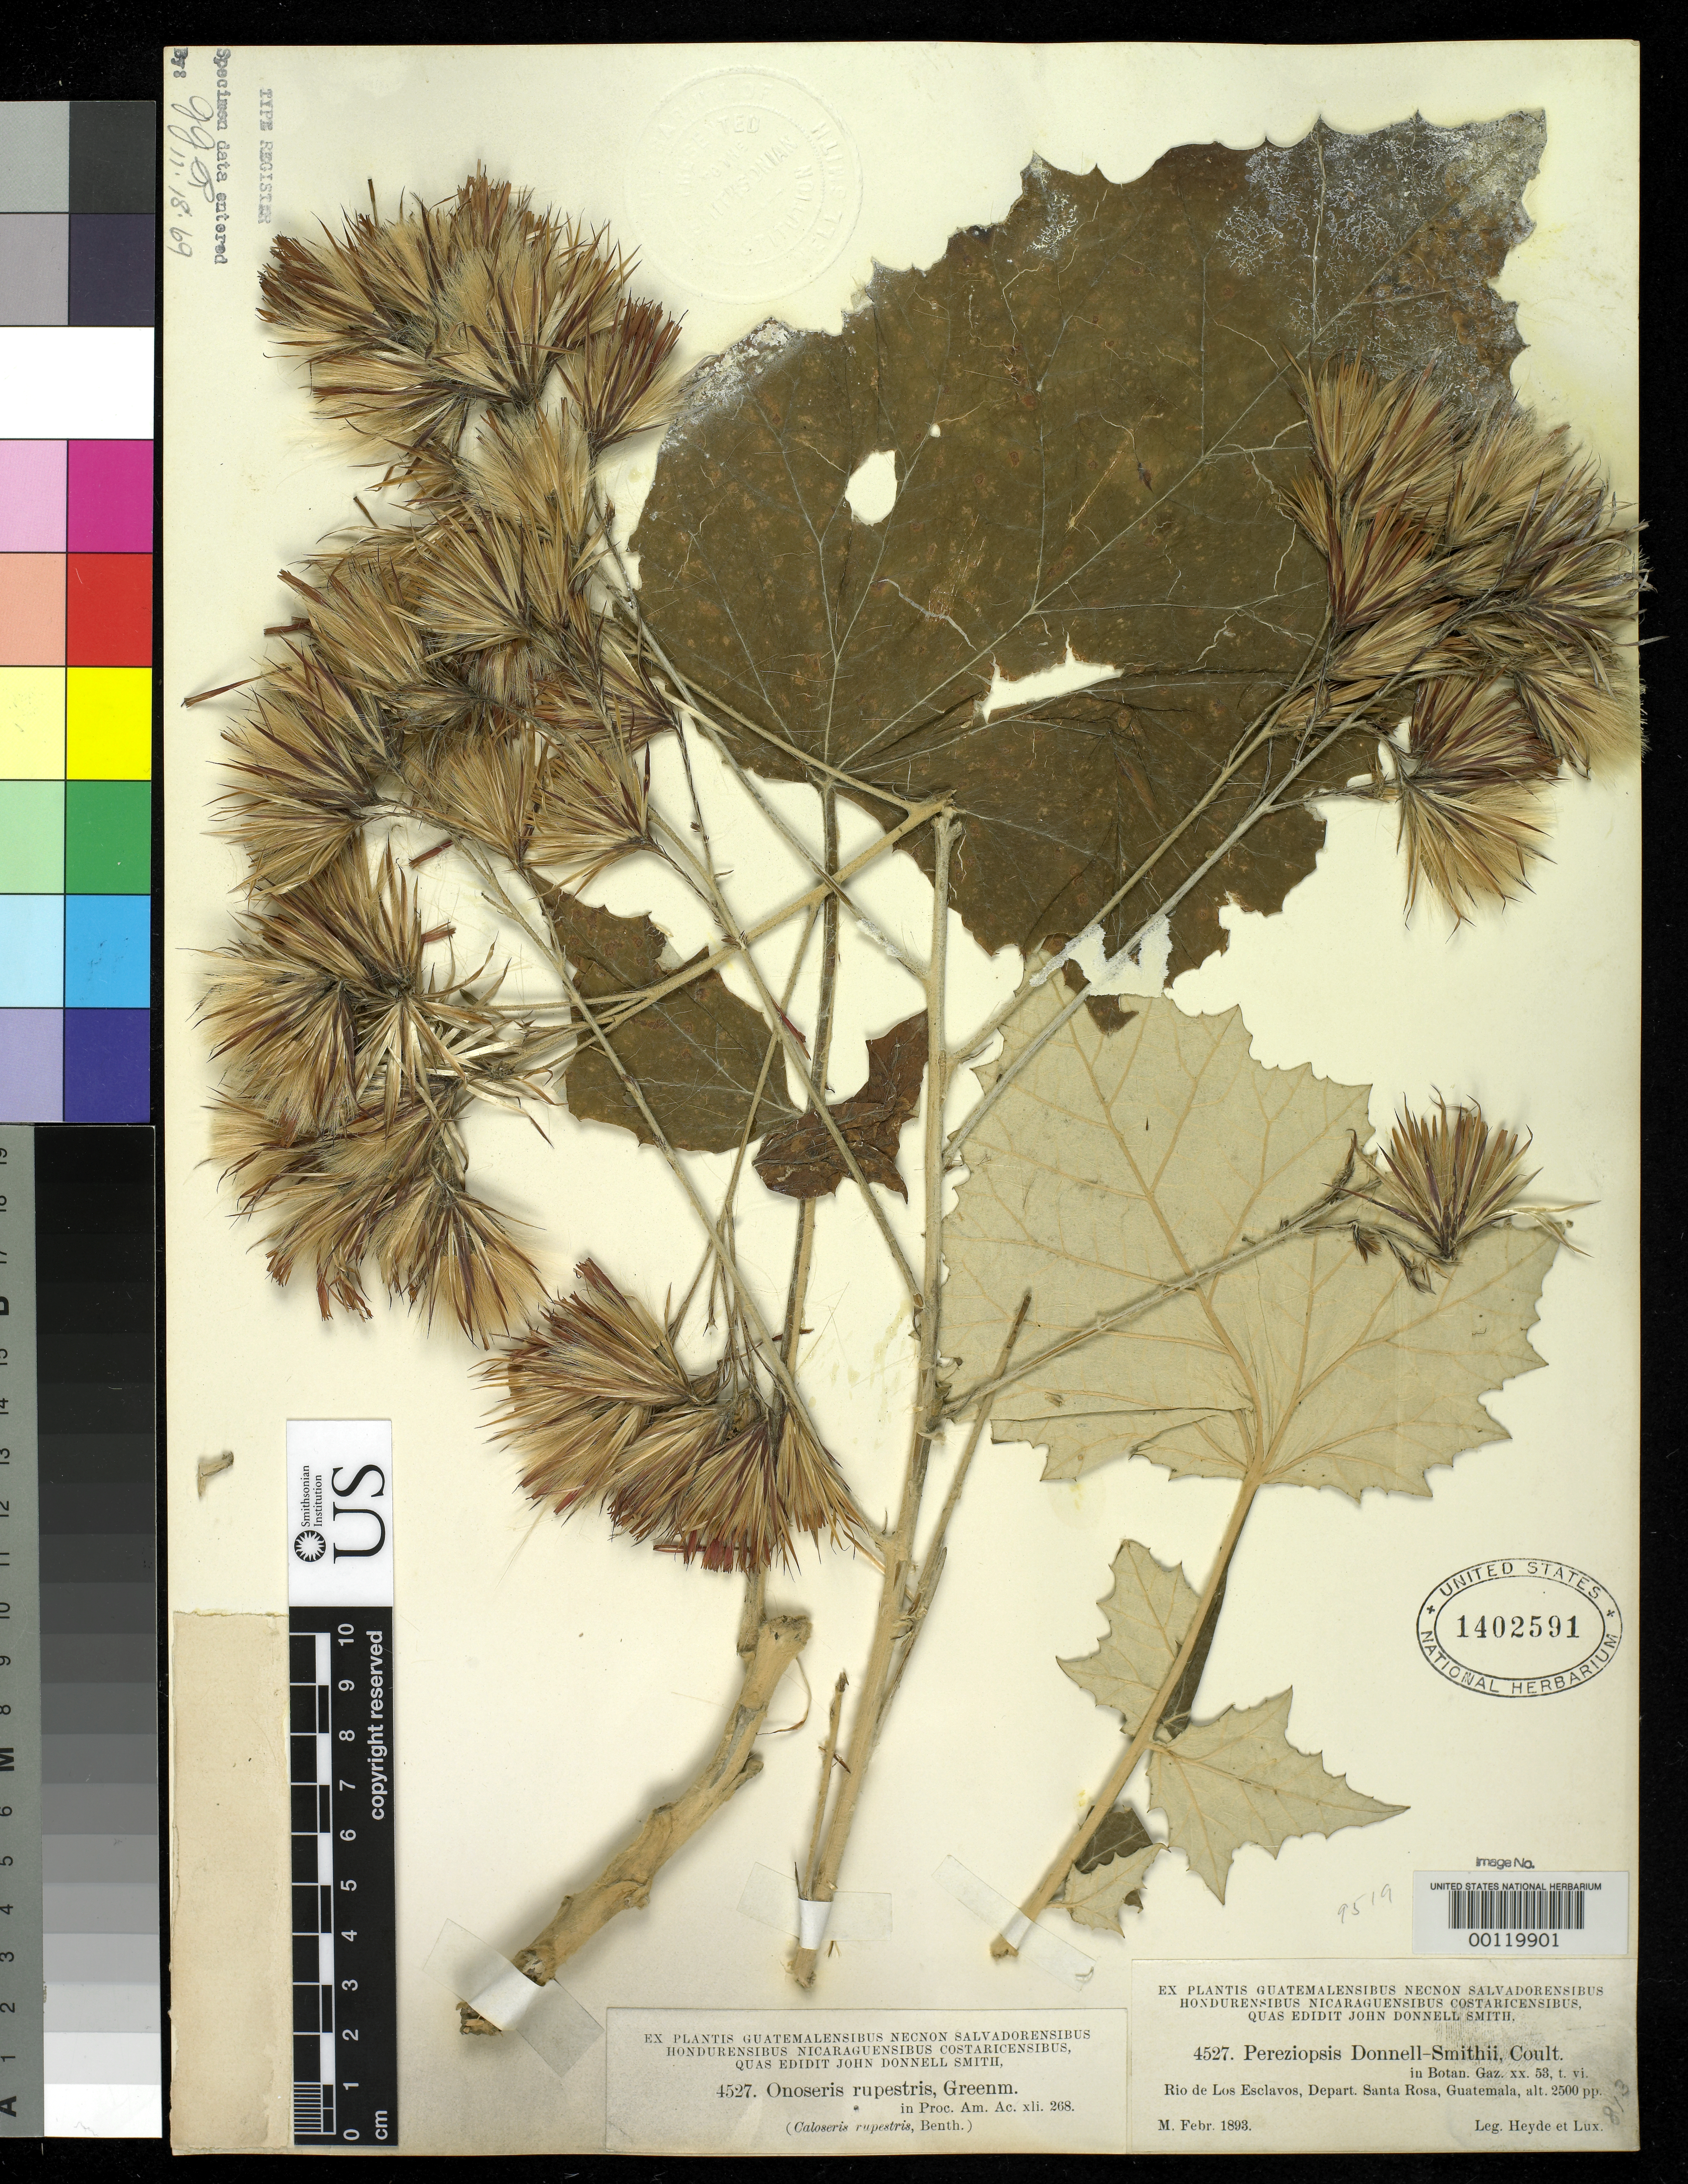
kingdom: Plantae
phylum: Tracheophyta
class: Magnoliopsida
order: Asterales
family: Asteraceae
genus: Pereziopsis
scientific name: Pereziopsis donnell-smithii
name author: J.M. Coult.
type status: Isotype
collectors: E. T. Heyde & E. Lux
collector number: J.D.S. 4527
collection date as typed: Feb 1893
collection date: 1893-02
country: Guatemala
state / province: Santa Rosa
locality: Rio de Los Esclavos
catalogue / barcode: US 1402591